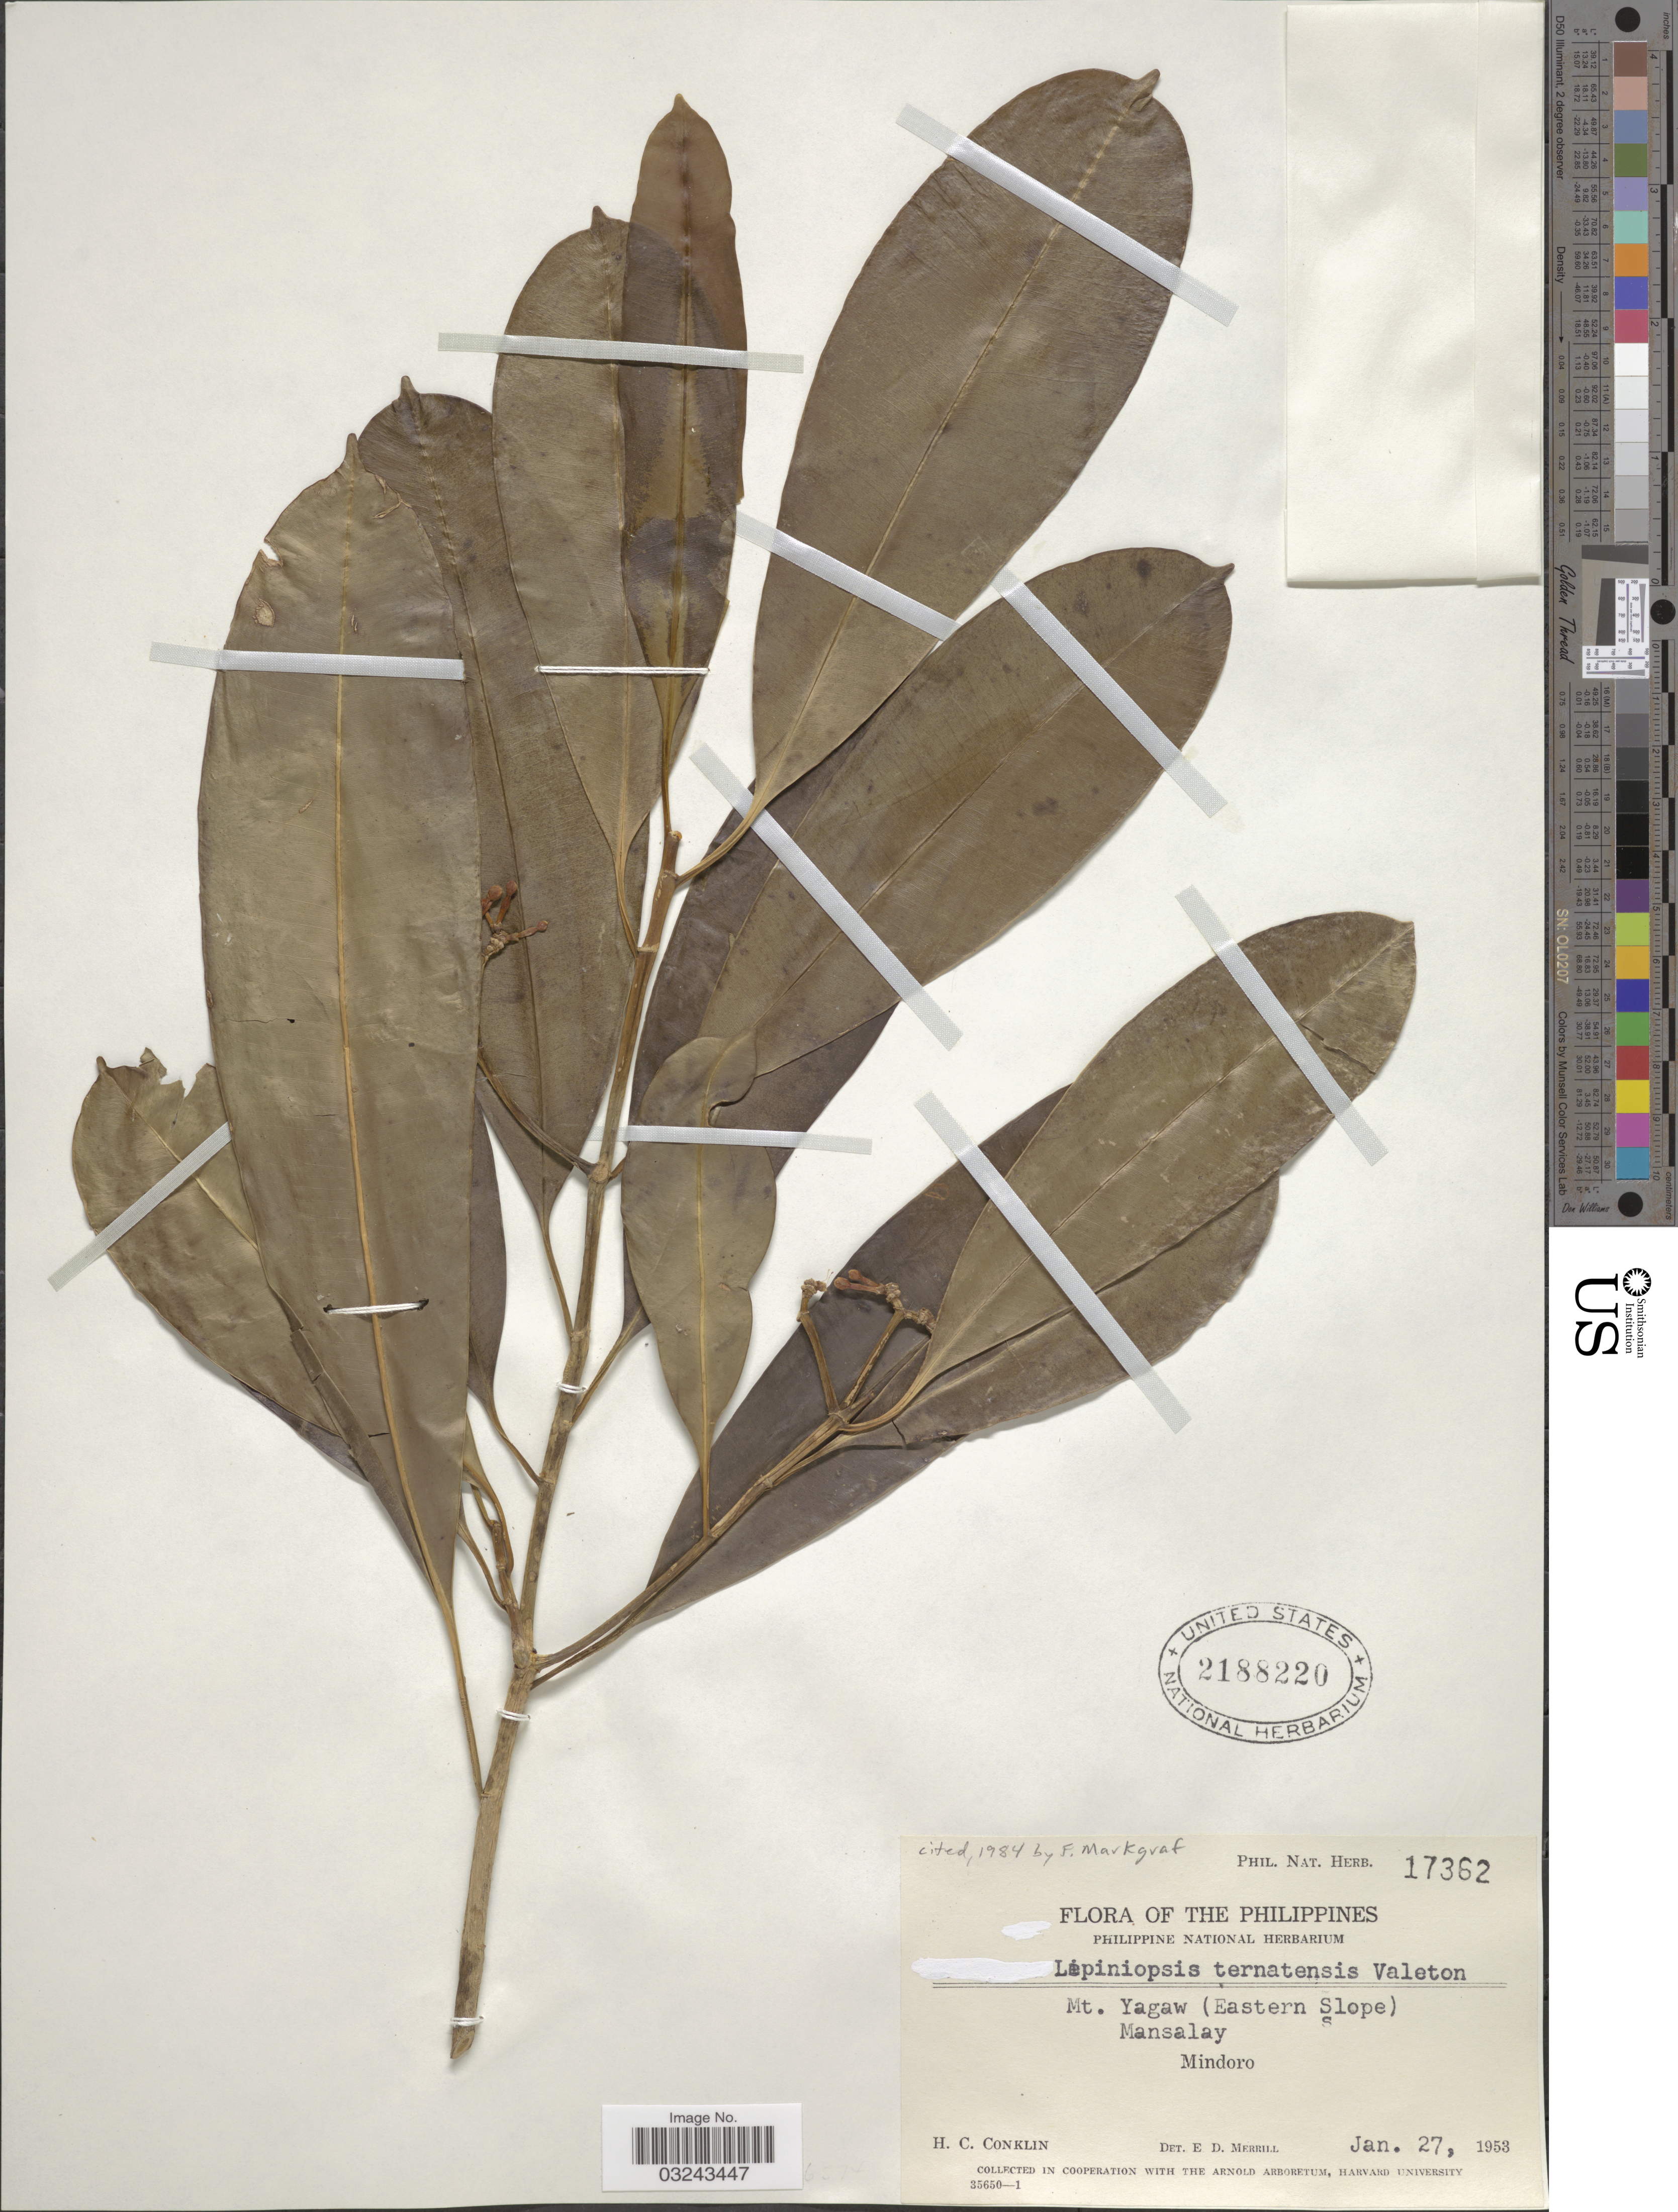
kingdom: Plantae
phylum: Tracheophyta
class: Magnoliopsida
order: Gentianales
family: Apocynaceae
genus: Lepiniopsis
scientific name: Lepiniopsis ternatensis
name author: Valeton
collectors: H. Conklin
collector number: Phil. Nat. Herb. 17362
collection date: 1953-01-27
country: Philippines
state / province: Mimaropa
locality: Mt. Yagaw (Eastern Slope) Mansalay, Mindoro.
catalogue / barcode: US 2188220